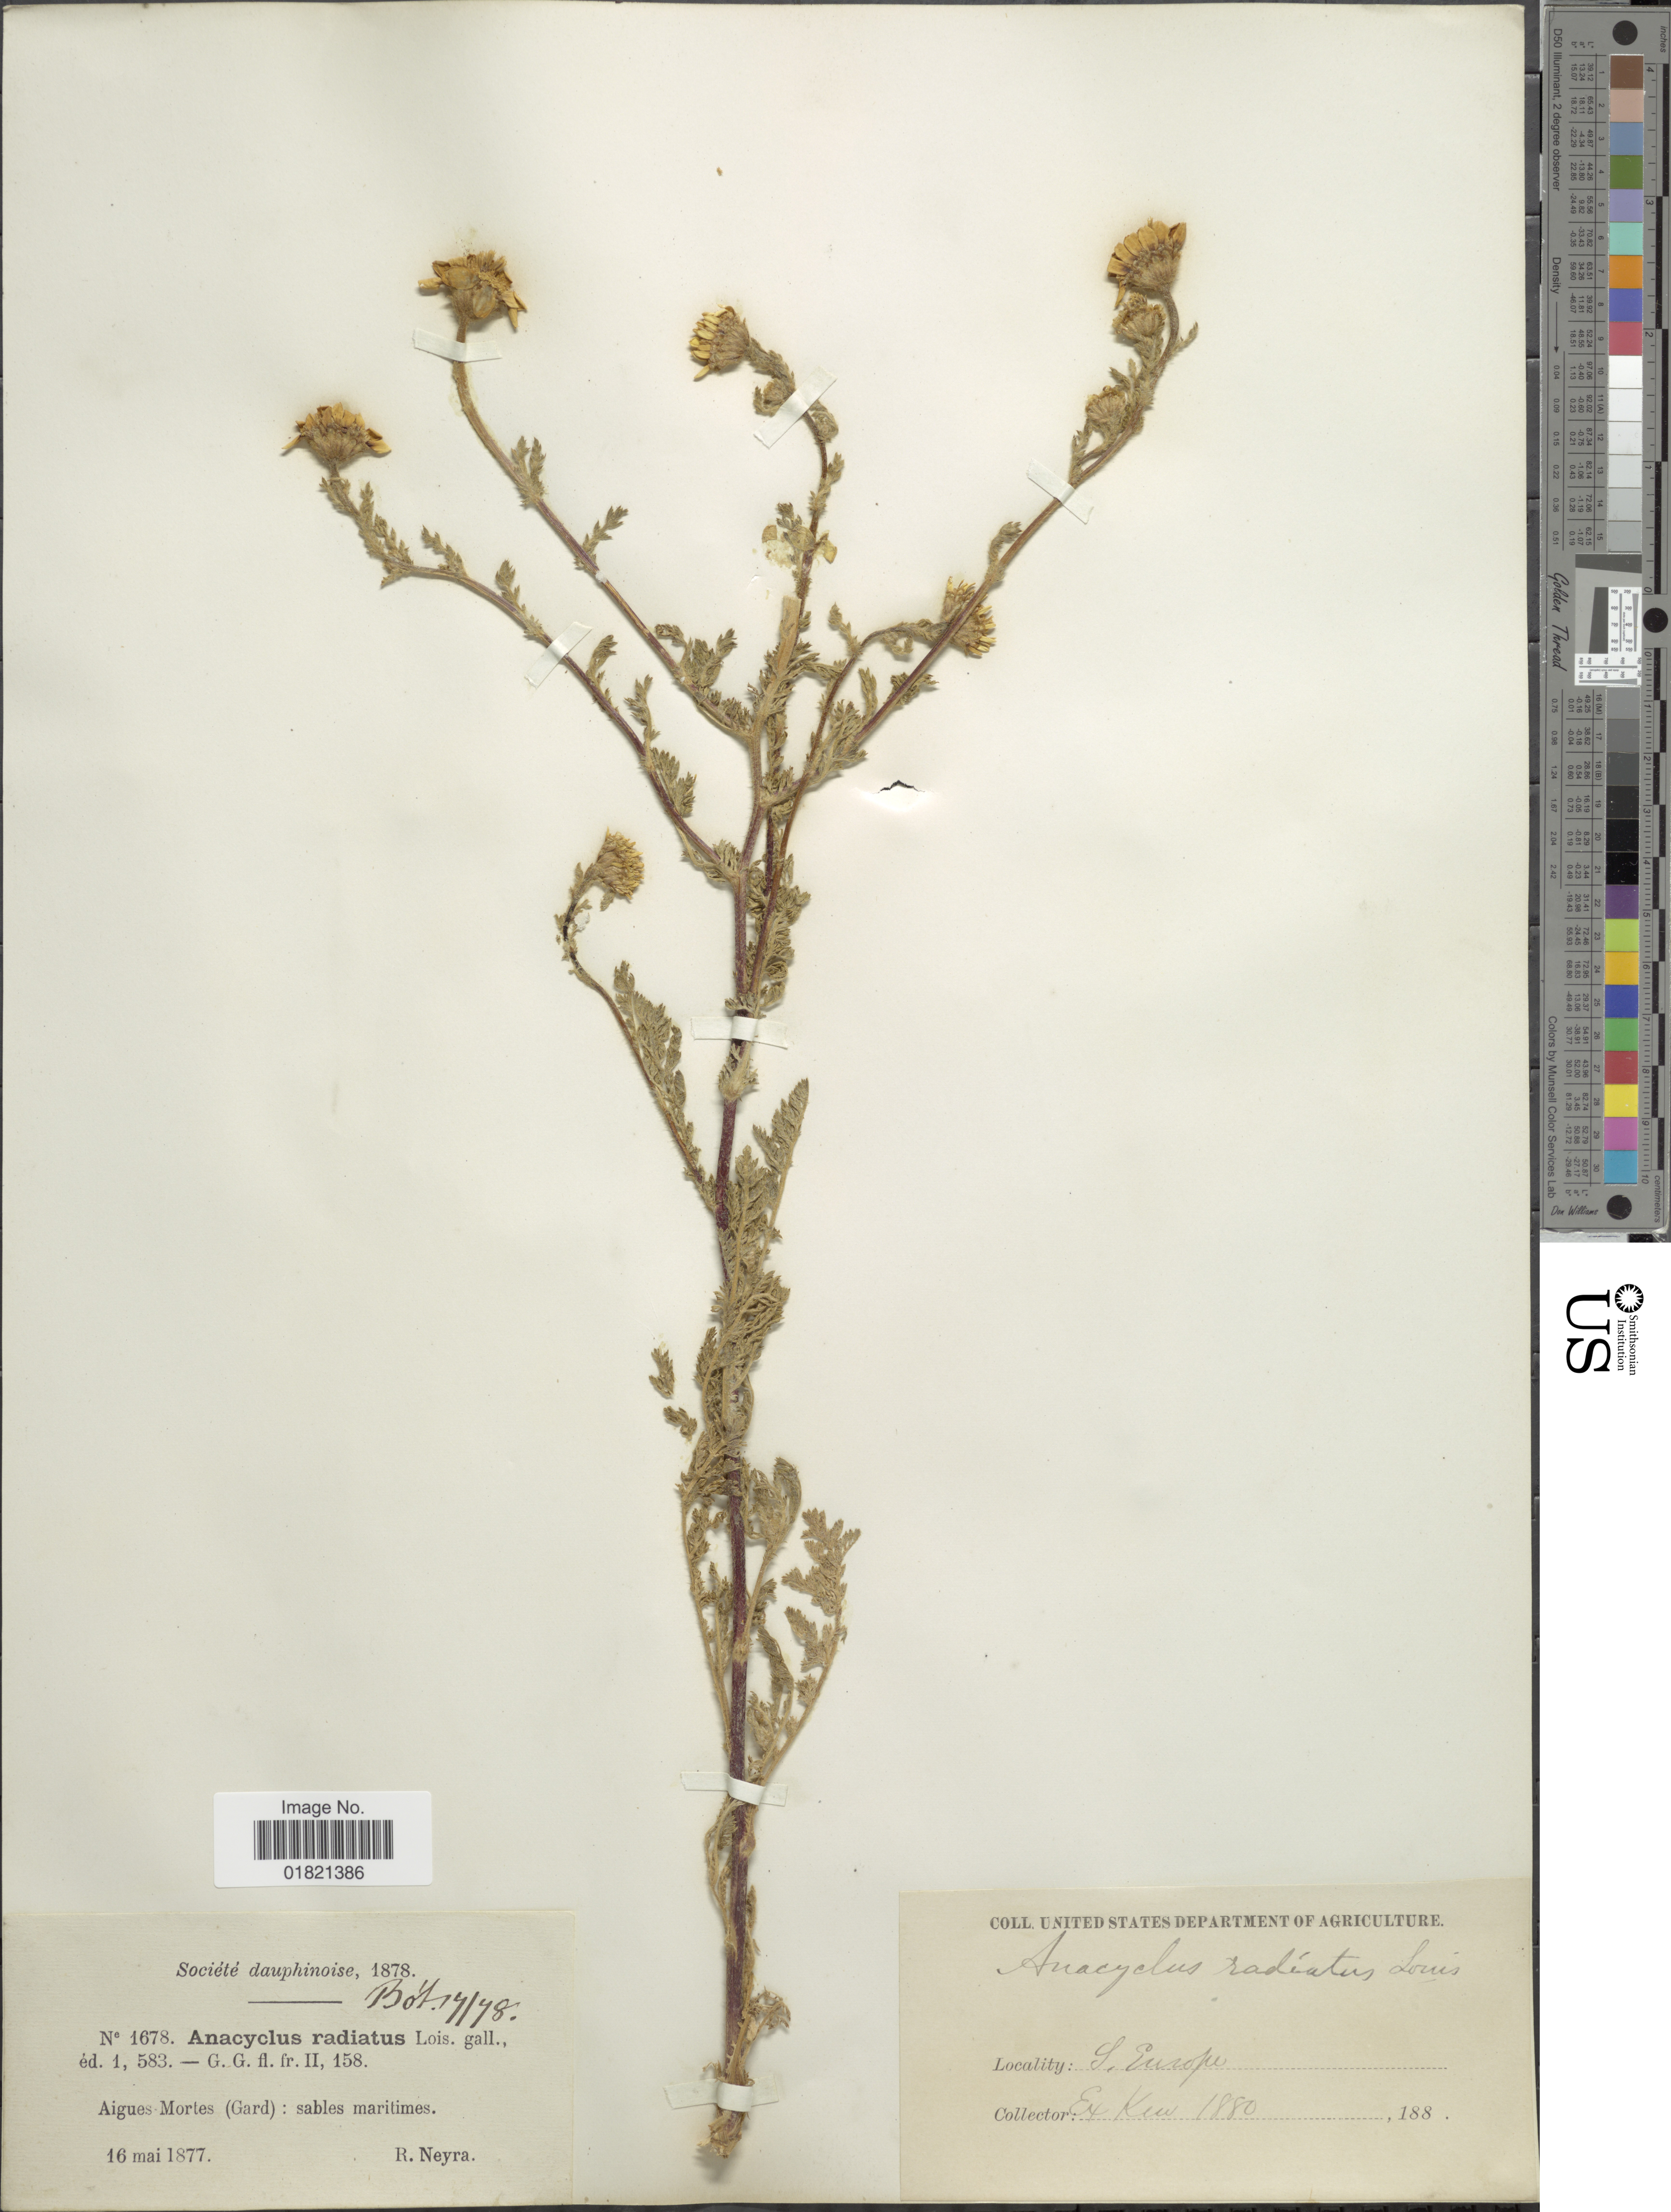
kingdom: Plantae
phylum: Tracheophyta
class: Magnoliopsida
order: Asterales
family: Asteraceae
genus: Anacyclus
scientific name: Anacyclus radiatus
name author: Loisel.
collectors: R. Neyra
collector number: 1678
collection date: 1877-05-16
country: France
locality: S. Europe, Aigues-Mortes (Gard.): sables maritimes